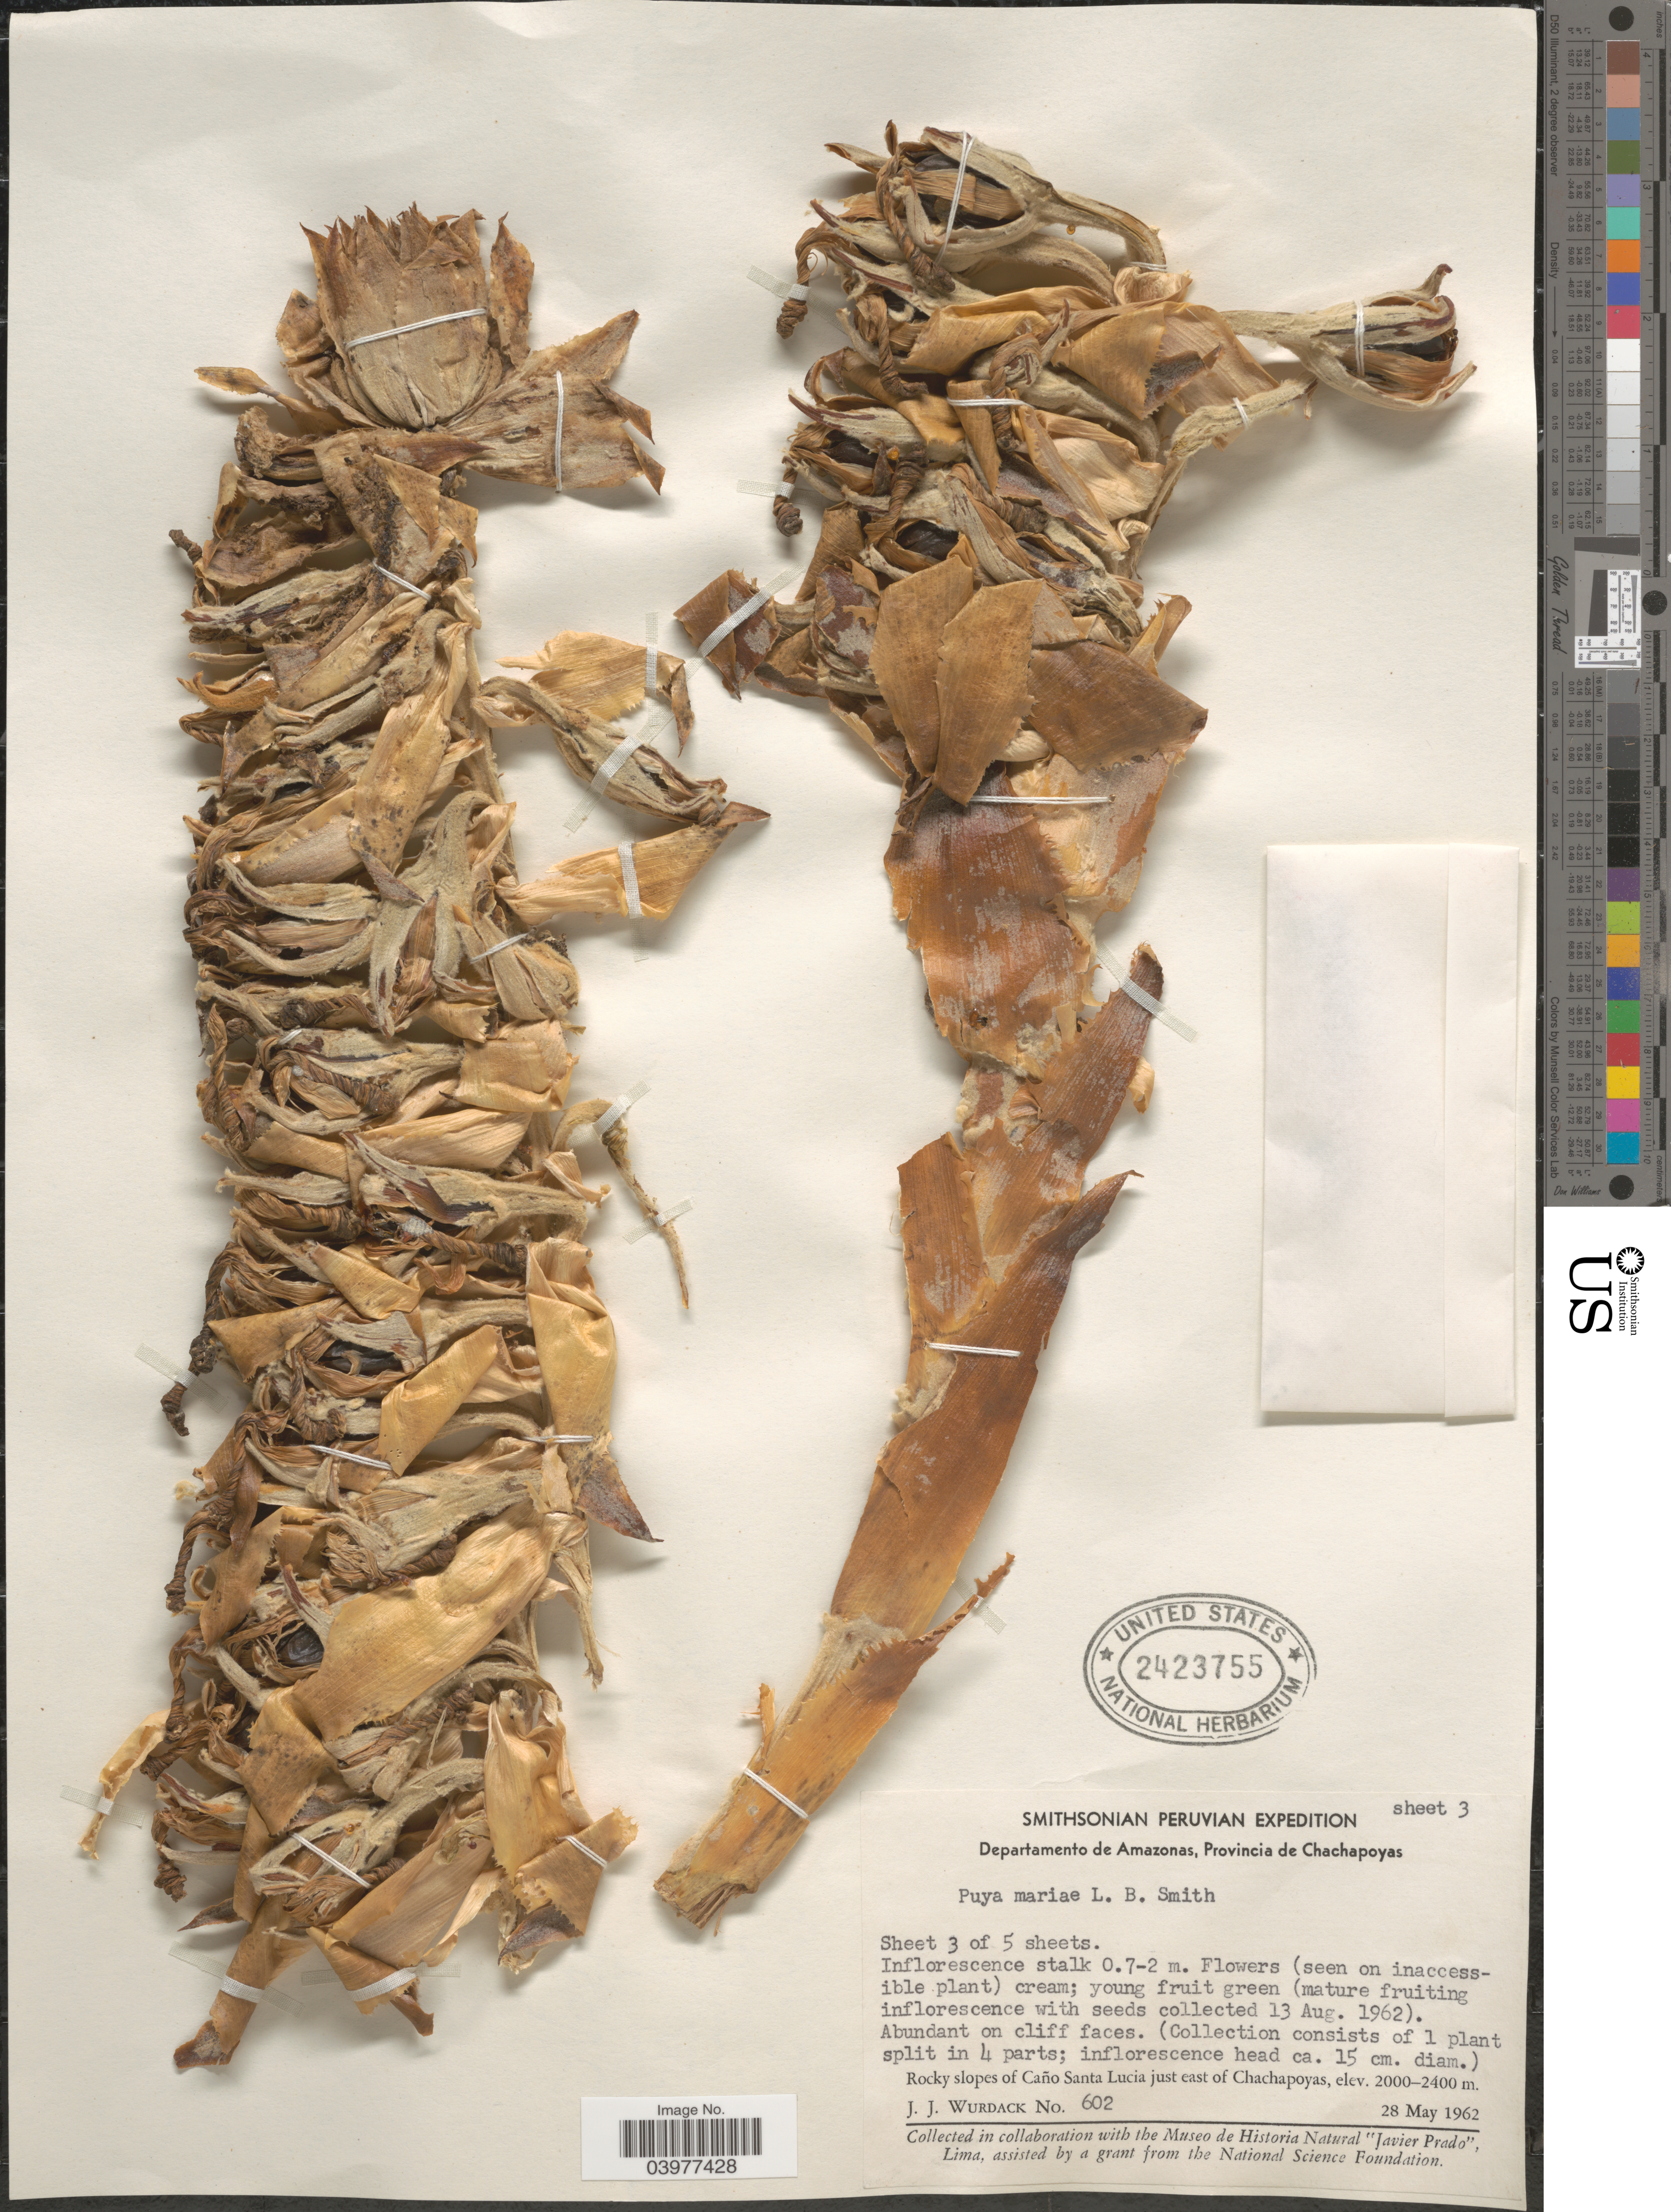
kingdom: Plantae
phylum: Tracheophyta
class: Liliopsida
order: Poales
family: Bromeliaceae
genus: Puya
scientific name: Puya mariae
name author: L.B. Sm.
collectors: J. J. Wurdack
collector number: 602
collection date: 1962-05-28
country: Peru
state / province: Amazonas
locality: Departamento de Amazonas, Provincia de Chachapoyas. Rocky slopes of Caño Santa Lucia just east of Chachapoyas.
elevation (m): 2000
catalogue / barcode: US 2423755